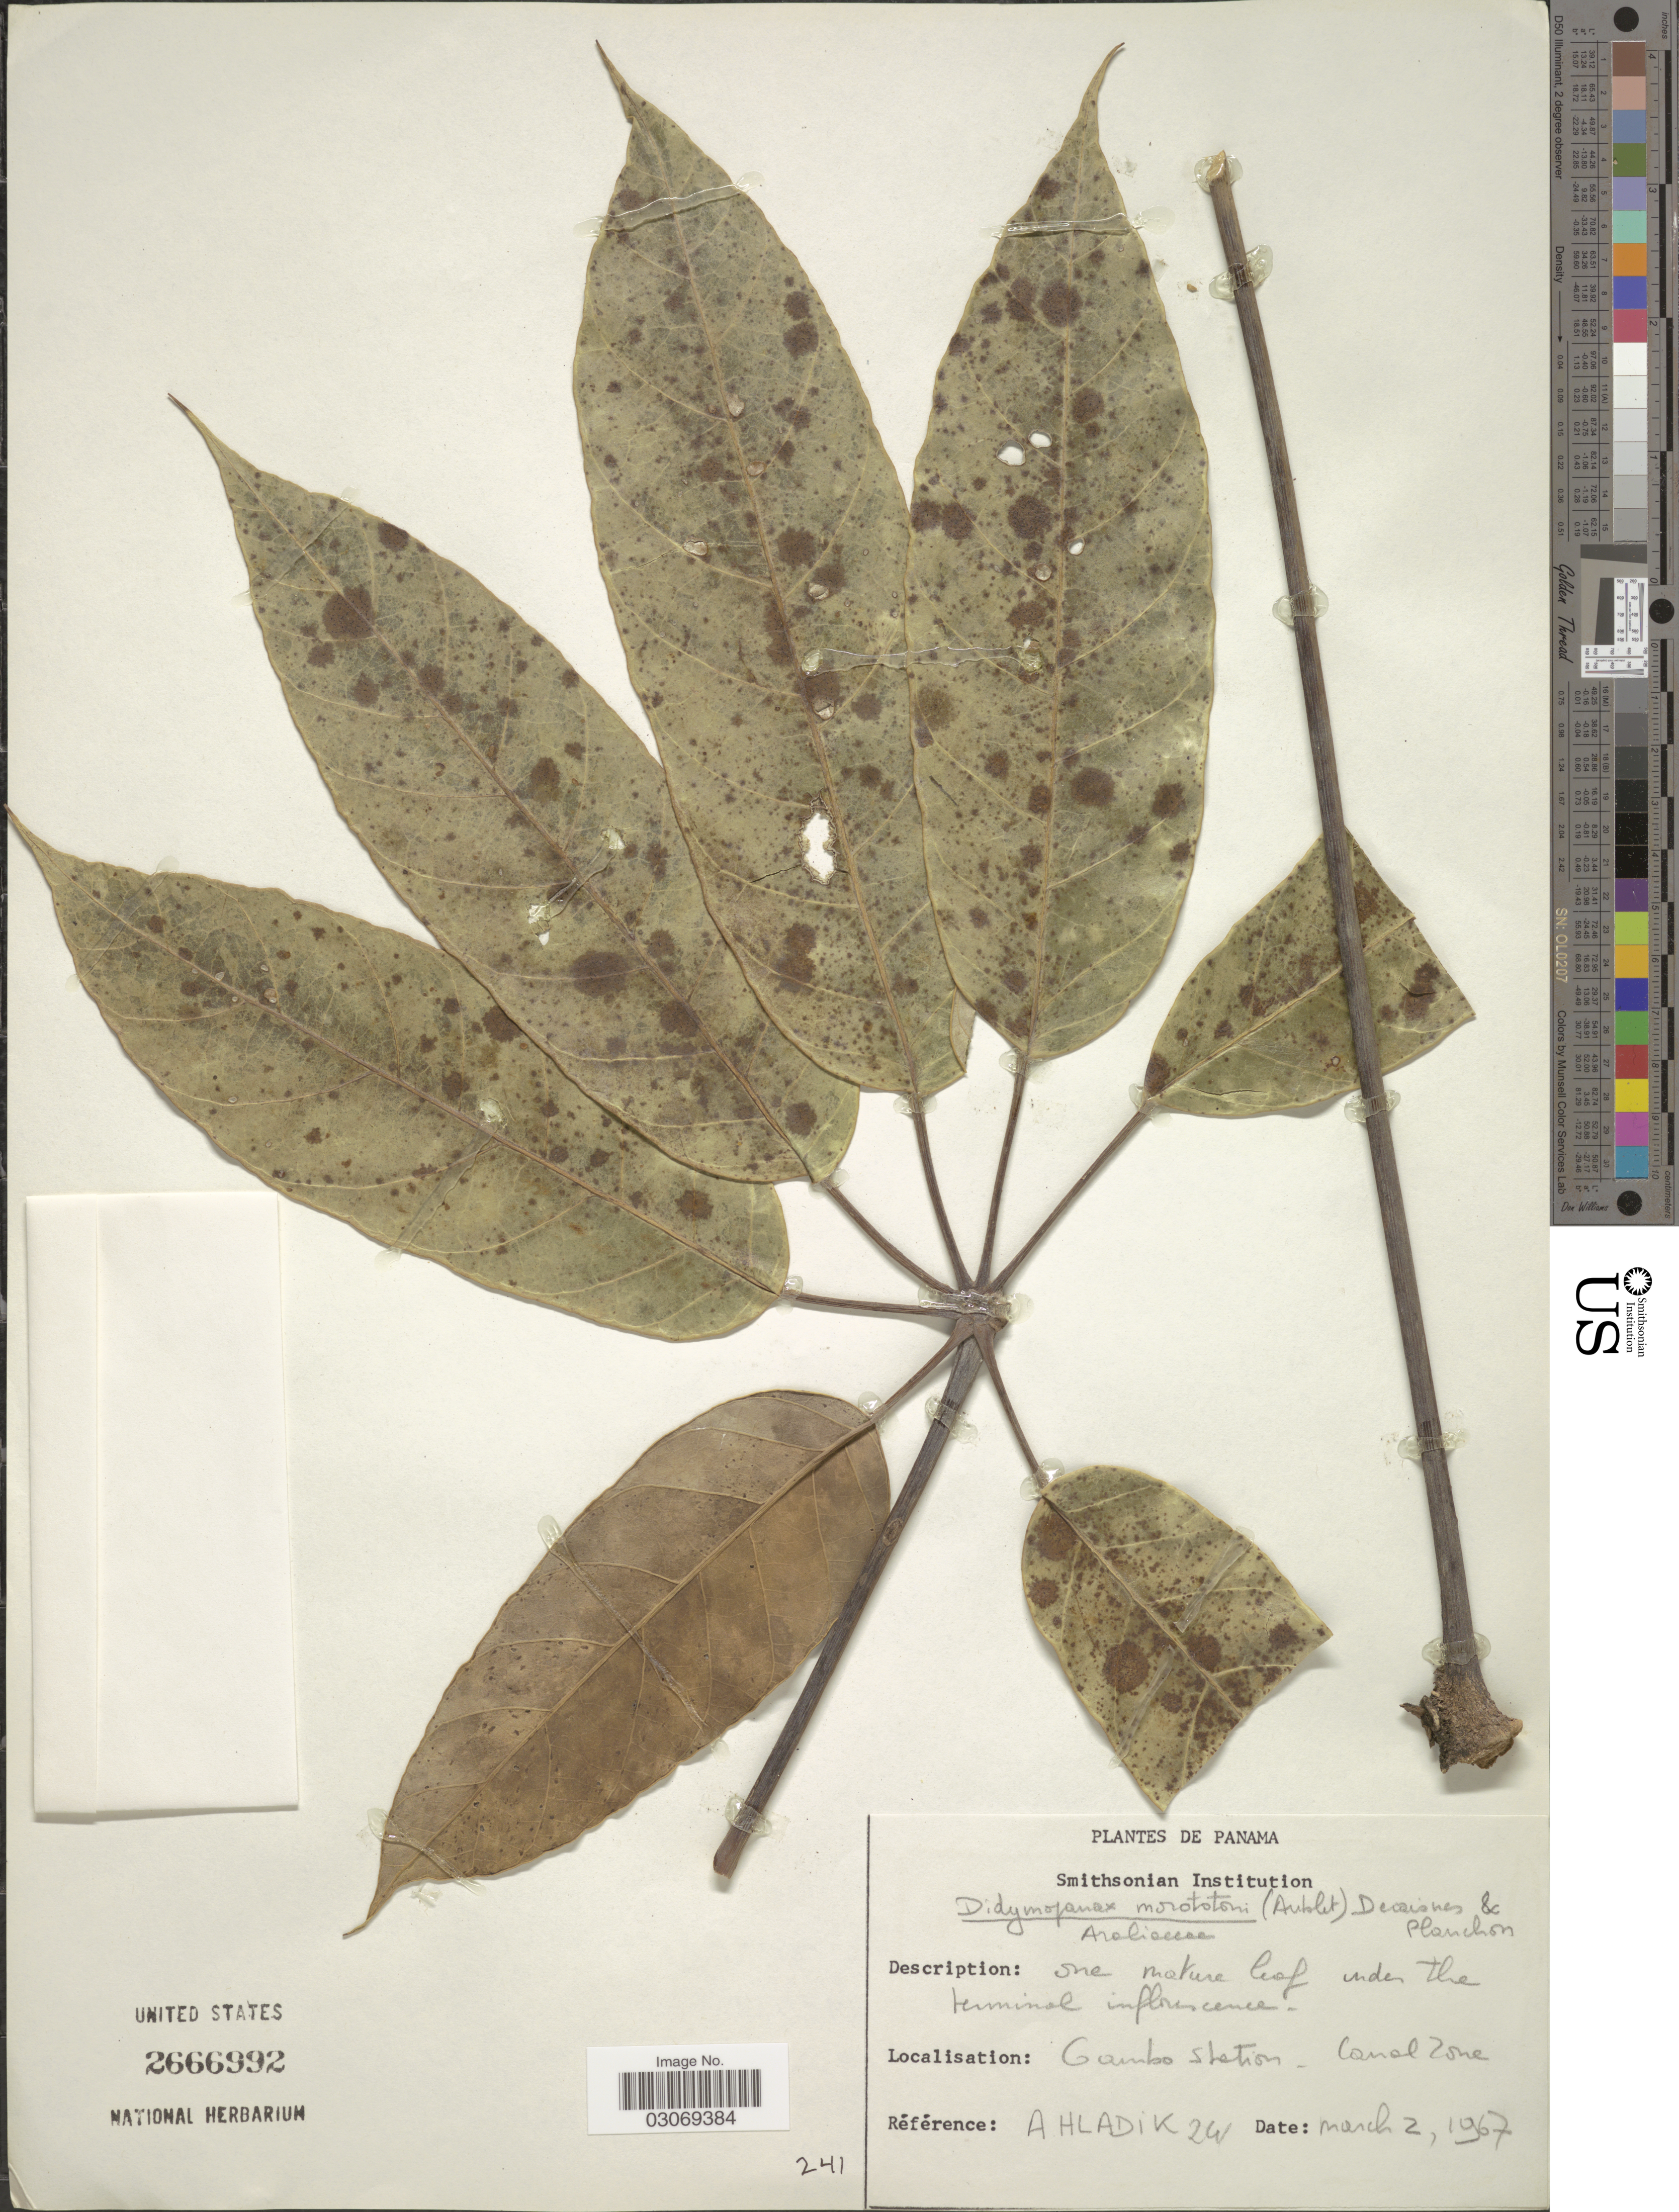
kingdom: Plantae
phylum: Tracheophyta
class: Magnoliopsida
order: Apiales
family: Araliaceae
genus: Schefflera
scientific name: Schefflera morototoni (Aubl.) Maguire, Steyerm. & Frodin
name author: (Aubl.) Maguire et al.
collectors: A. Hladik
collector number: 241?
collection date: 1967-03-02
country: Panama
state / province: Colón / Panamá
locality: Gambo Station - Canal Zone.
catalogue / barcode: US 2666992